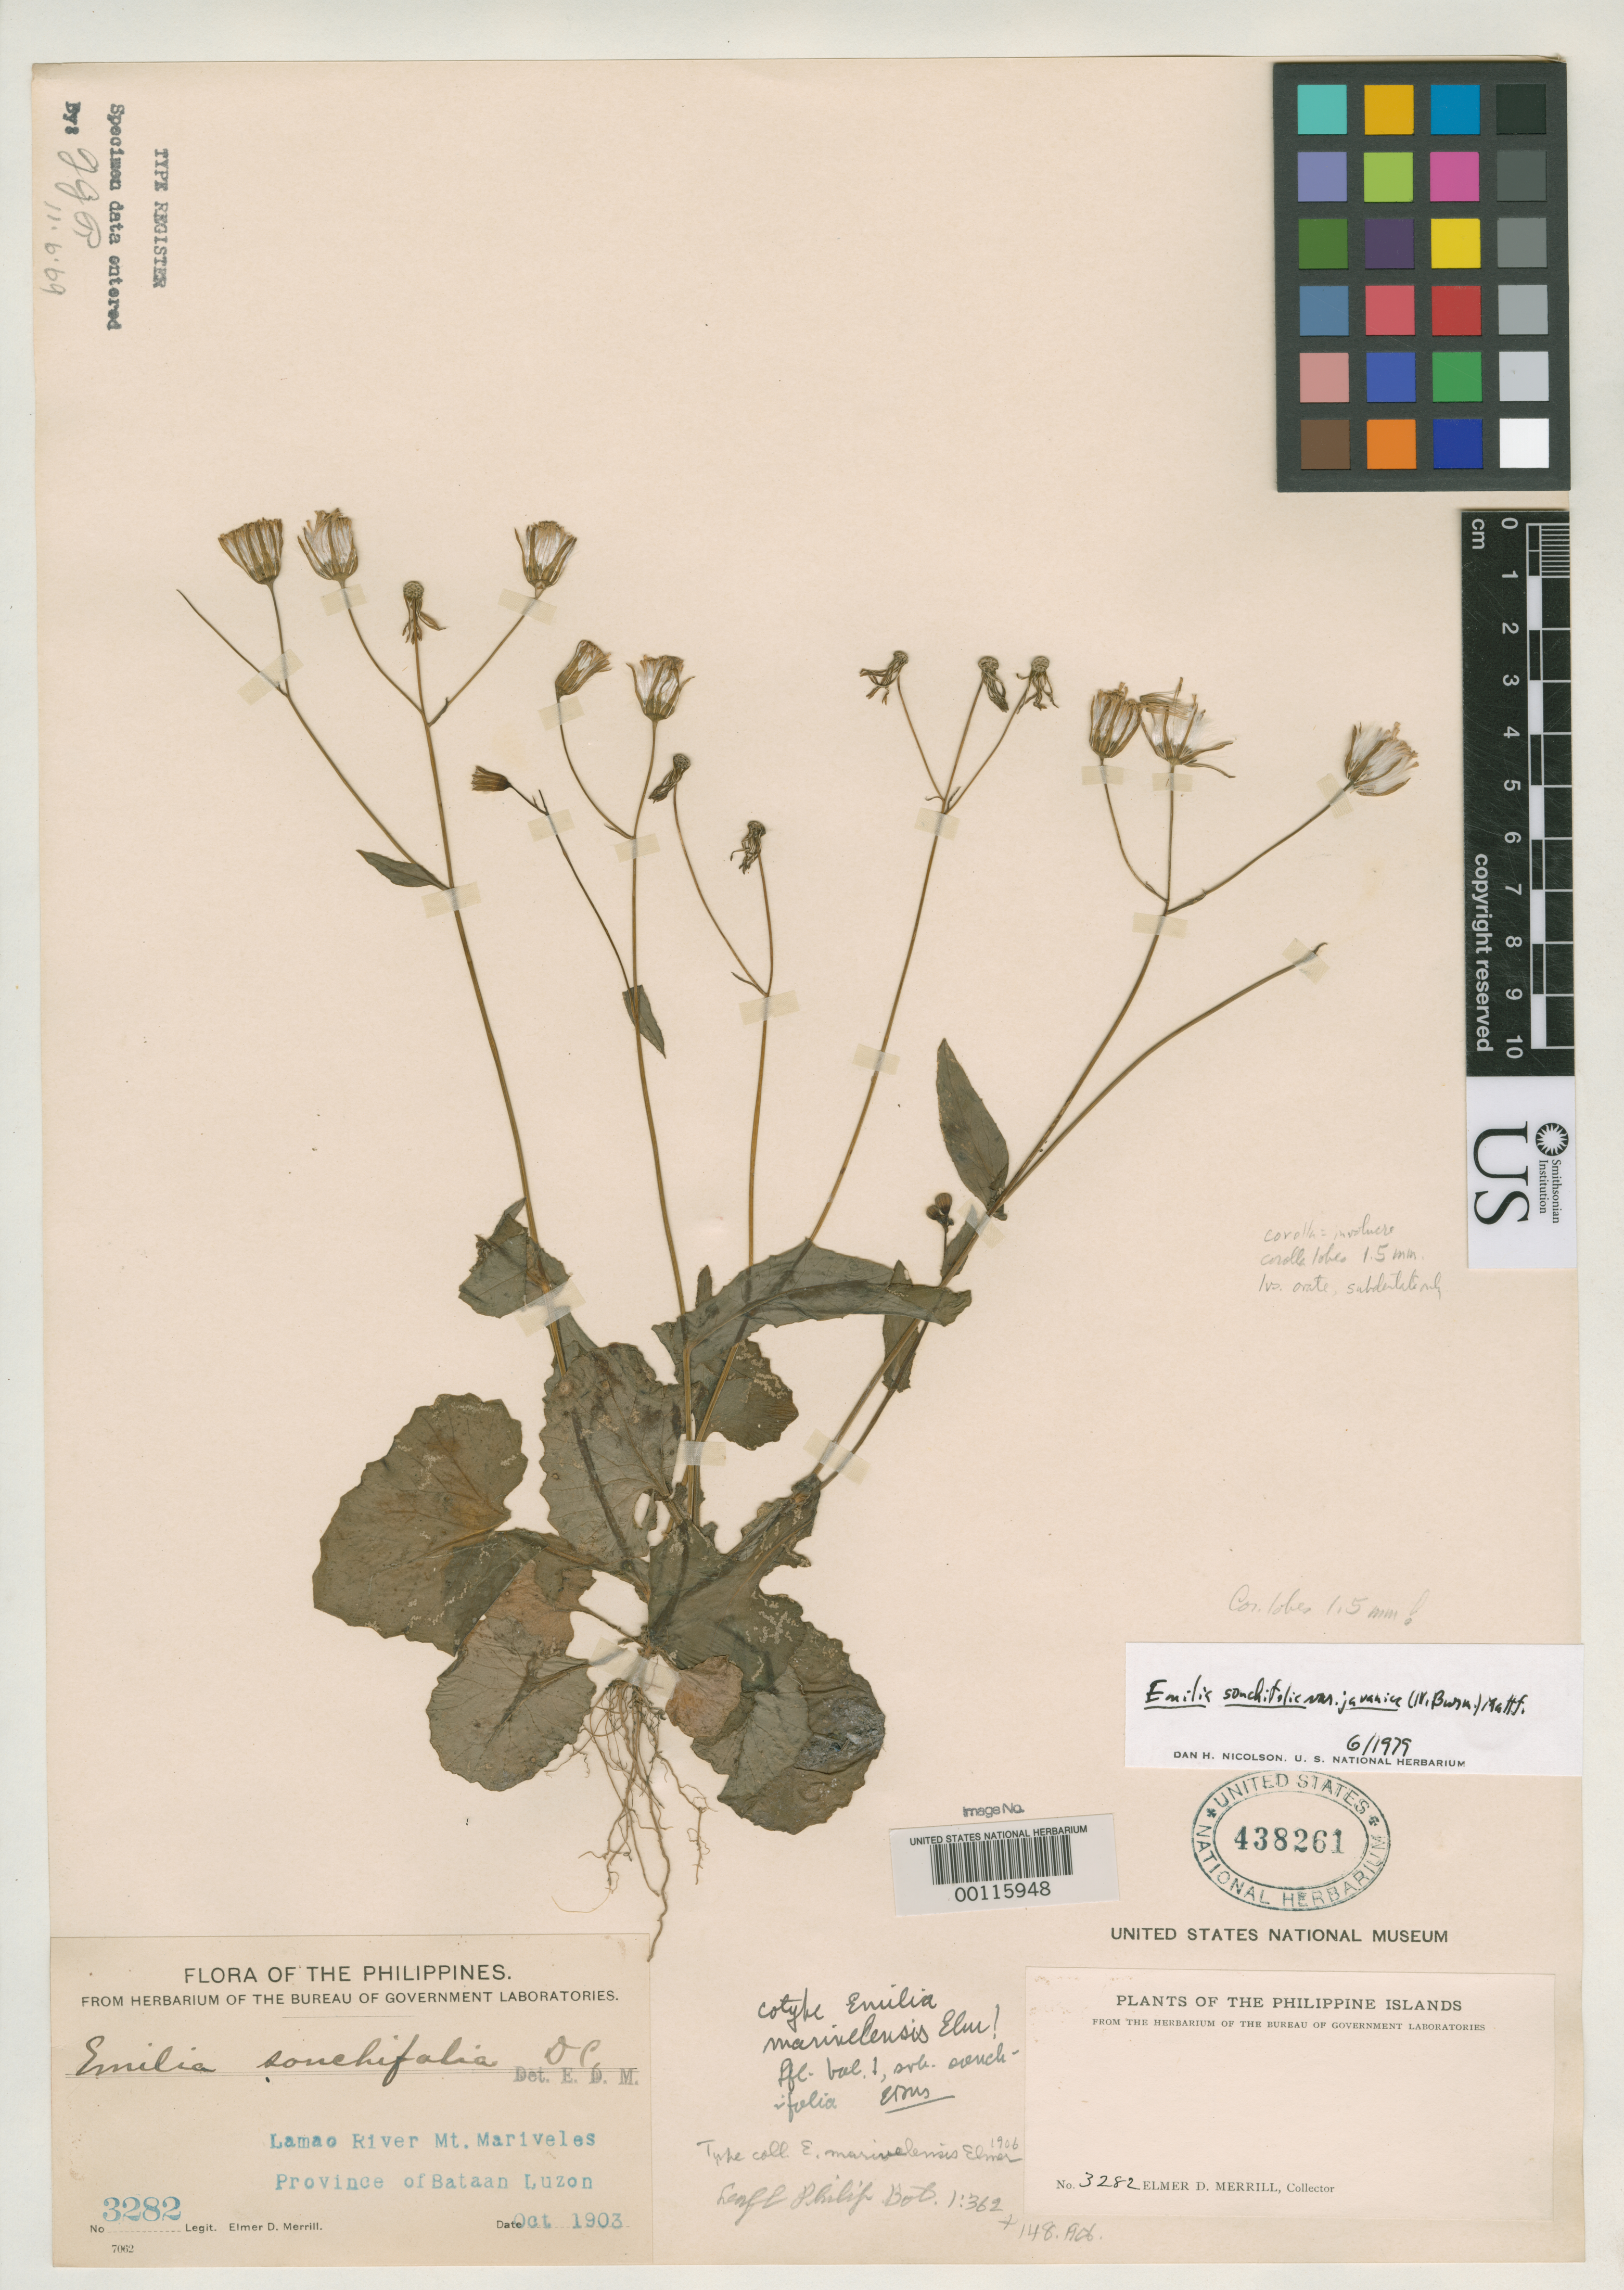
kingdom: Plantae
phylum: Tracheophyta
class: Magnoliopsida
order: Asterales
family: Asteraceae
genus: Emilia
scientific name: Emilia marvelense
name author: Elmer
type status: Type Collection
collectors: E. D. Merrill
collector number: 3282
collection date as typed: Oct 1903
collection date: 1903-10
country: Philippines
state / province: Central Luzon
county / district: Bataan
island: Luzon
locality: Lamao River.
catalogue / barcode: US 438261